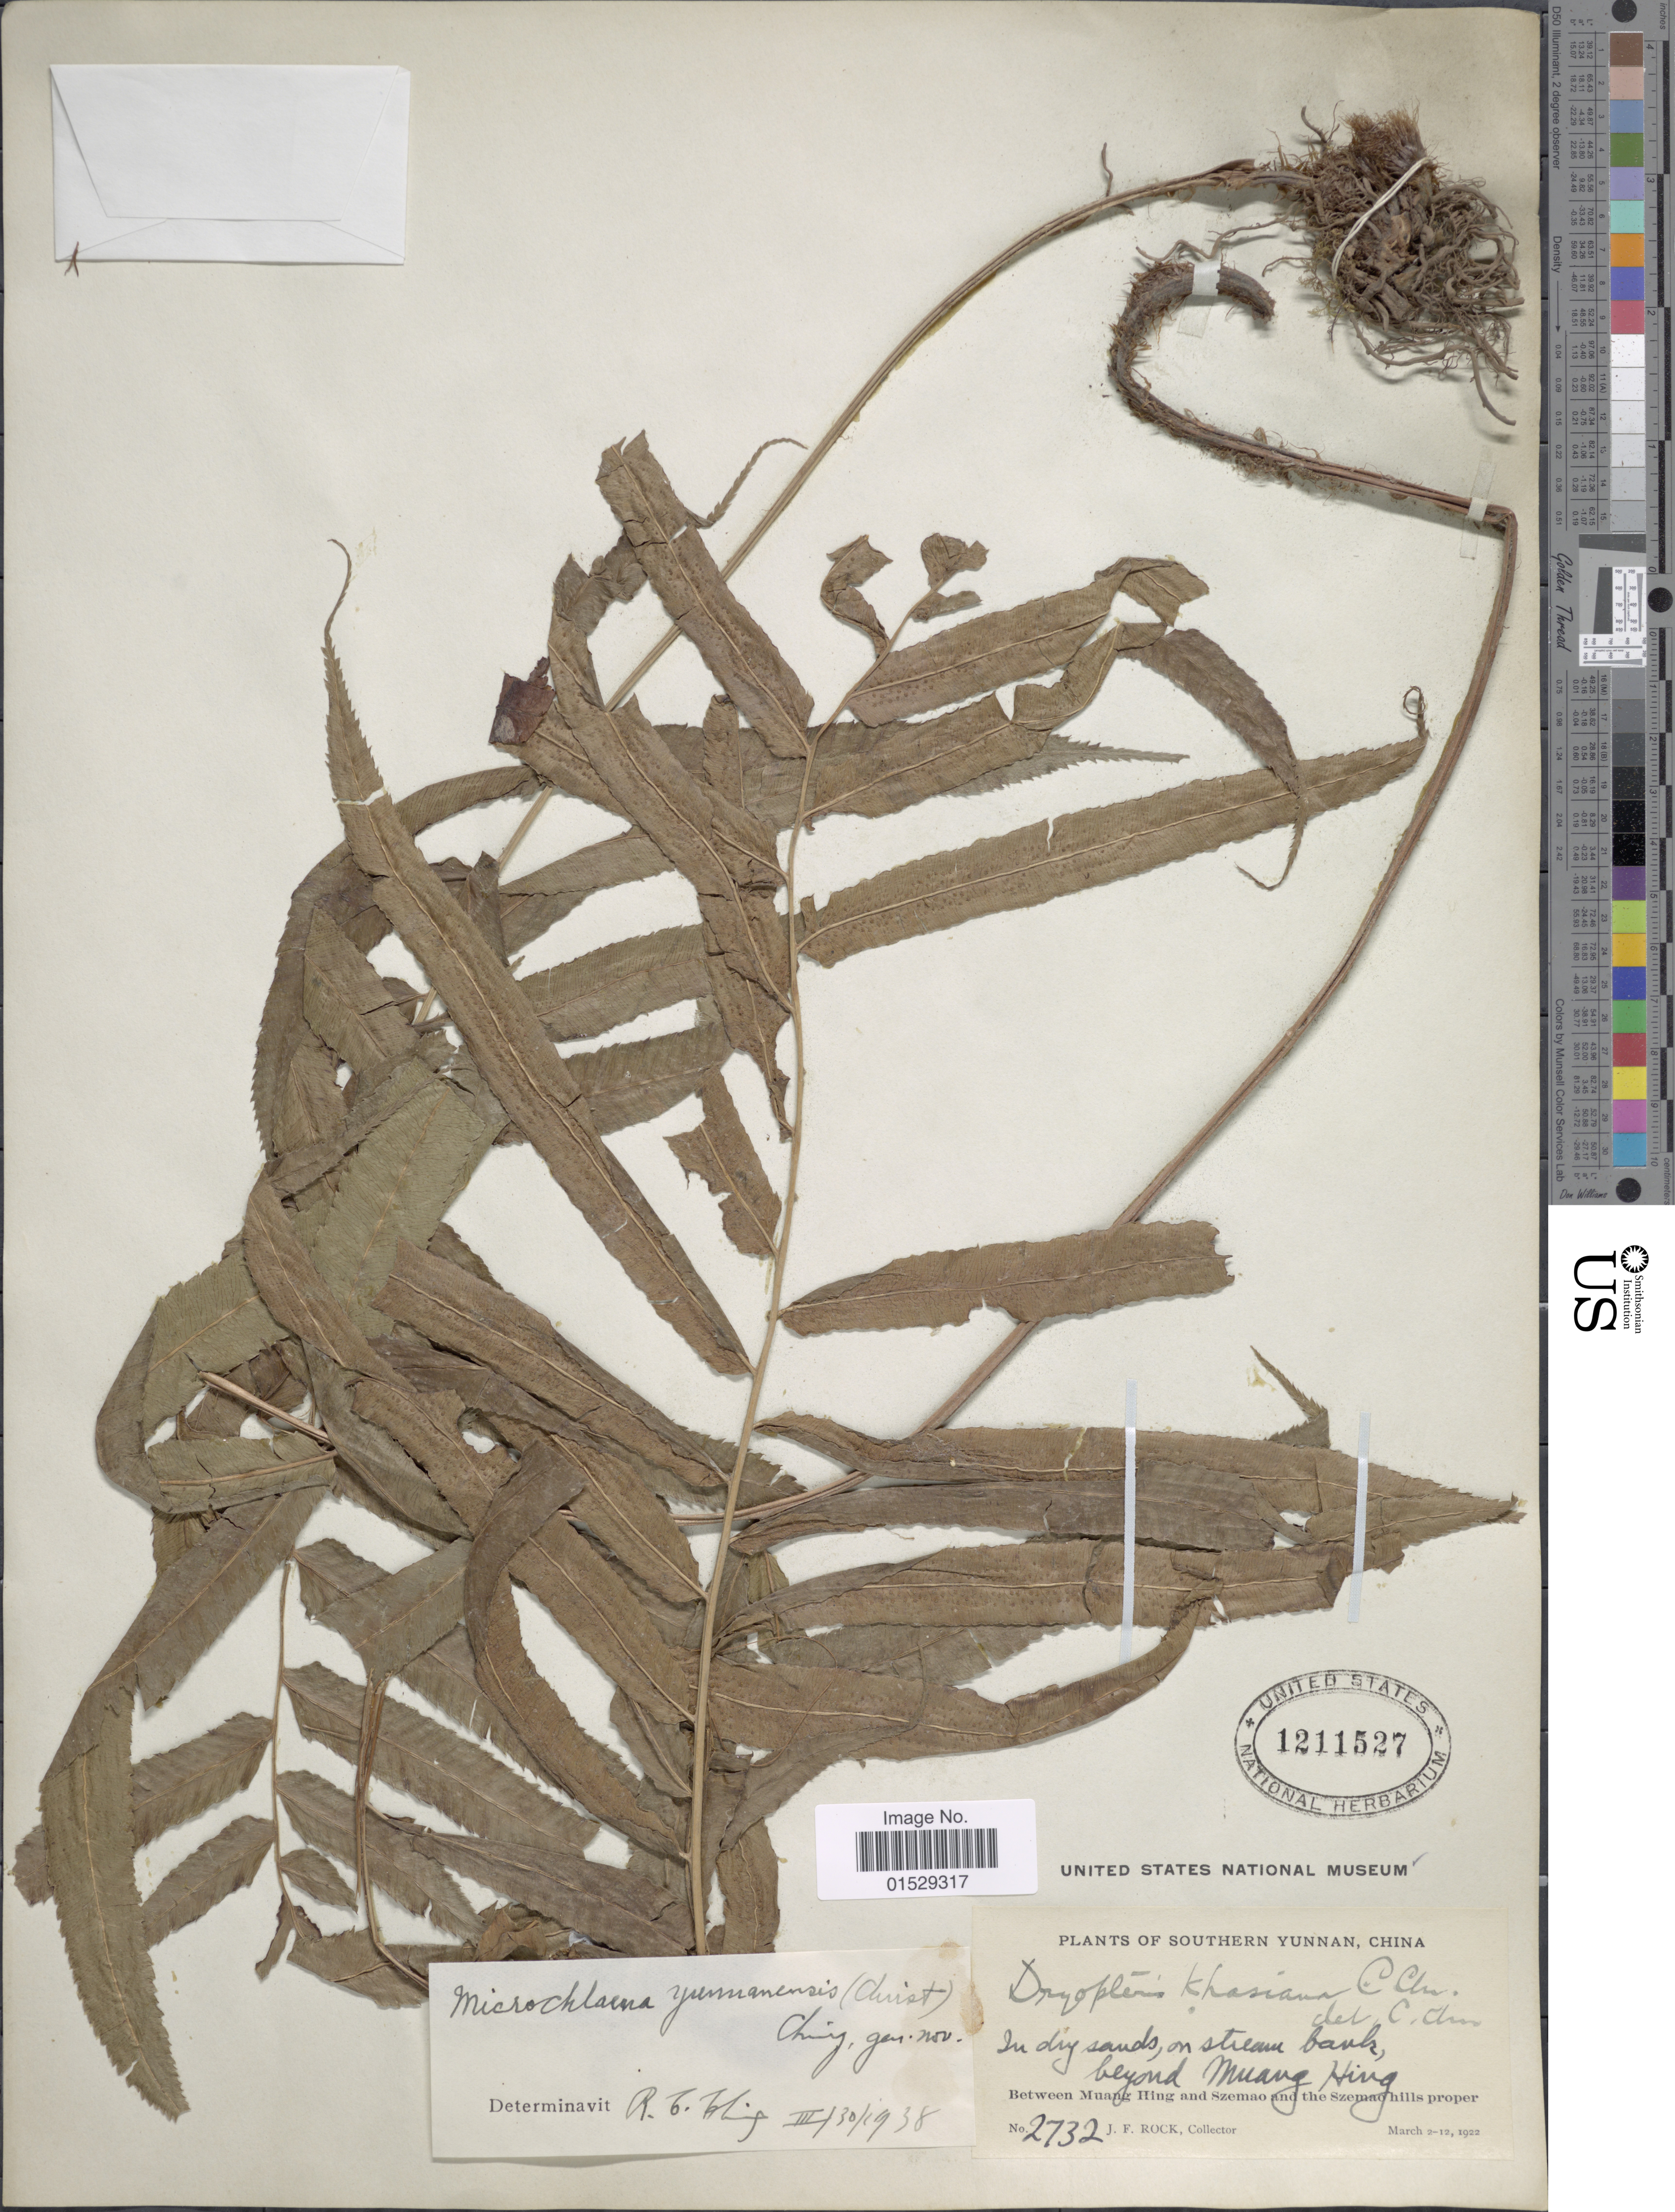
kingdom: Plantae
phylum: Tracheophyta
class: Polypodiopsida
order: Polypodiales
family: Athyriaceae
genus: Anisocampium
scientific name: Anisocampium cuspidatum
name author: (Mett. ex Bedd.) Yea C. Liu et al.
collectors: J. Rock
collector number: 2732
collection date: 1922-03-02/1922-03-12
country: China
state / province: Yunnan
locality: Southern Yunnan, beyond Muang Hing, between Muang Hing and Szemao and the Szemao hills proper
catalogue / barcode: US 1211527